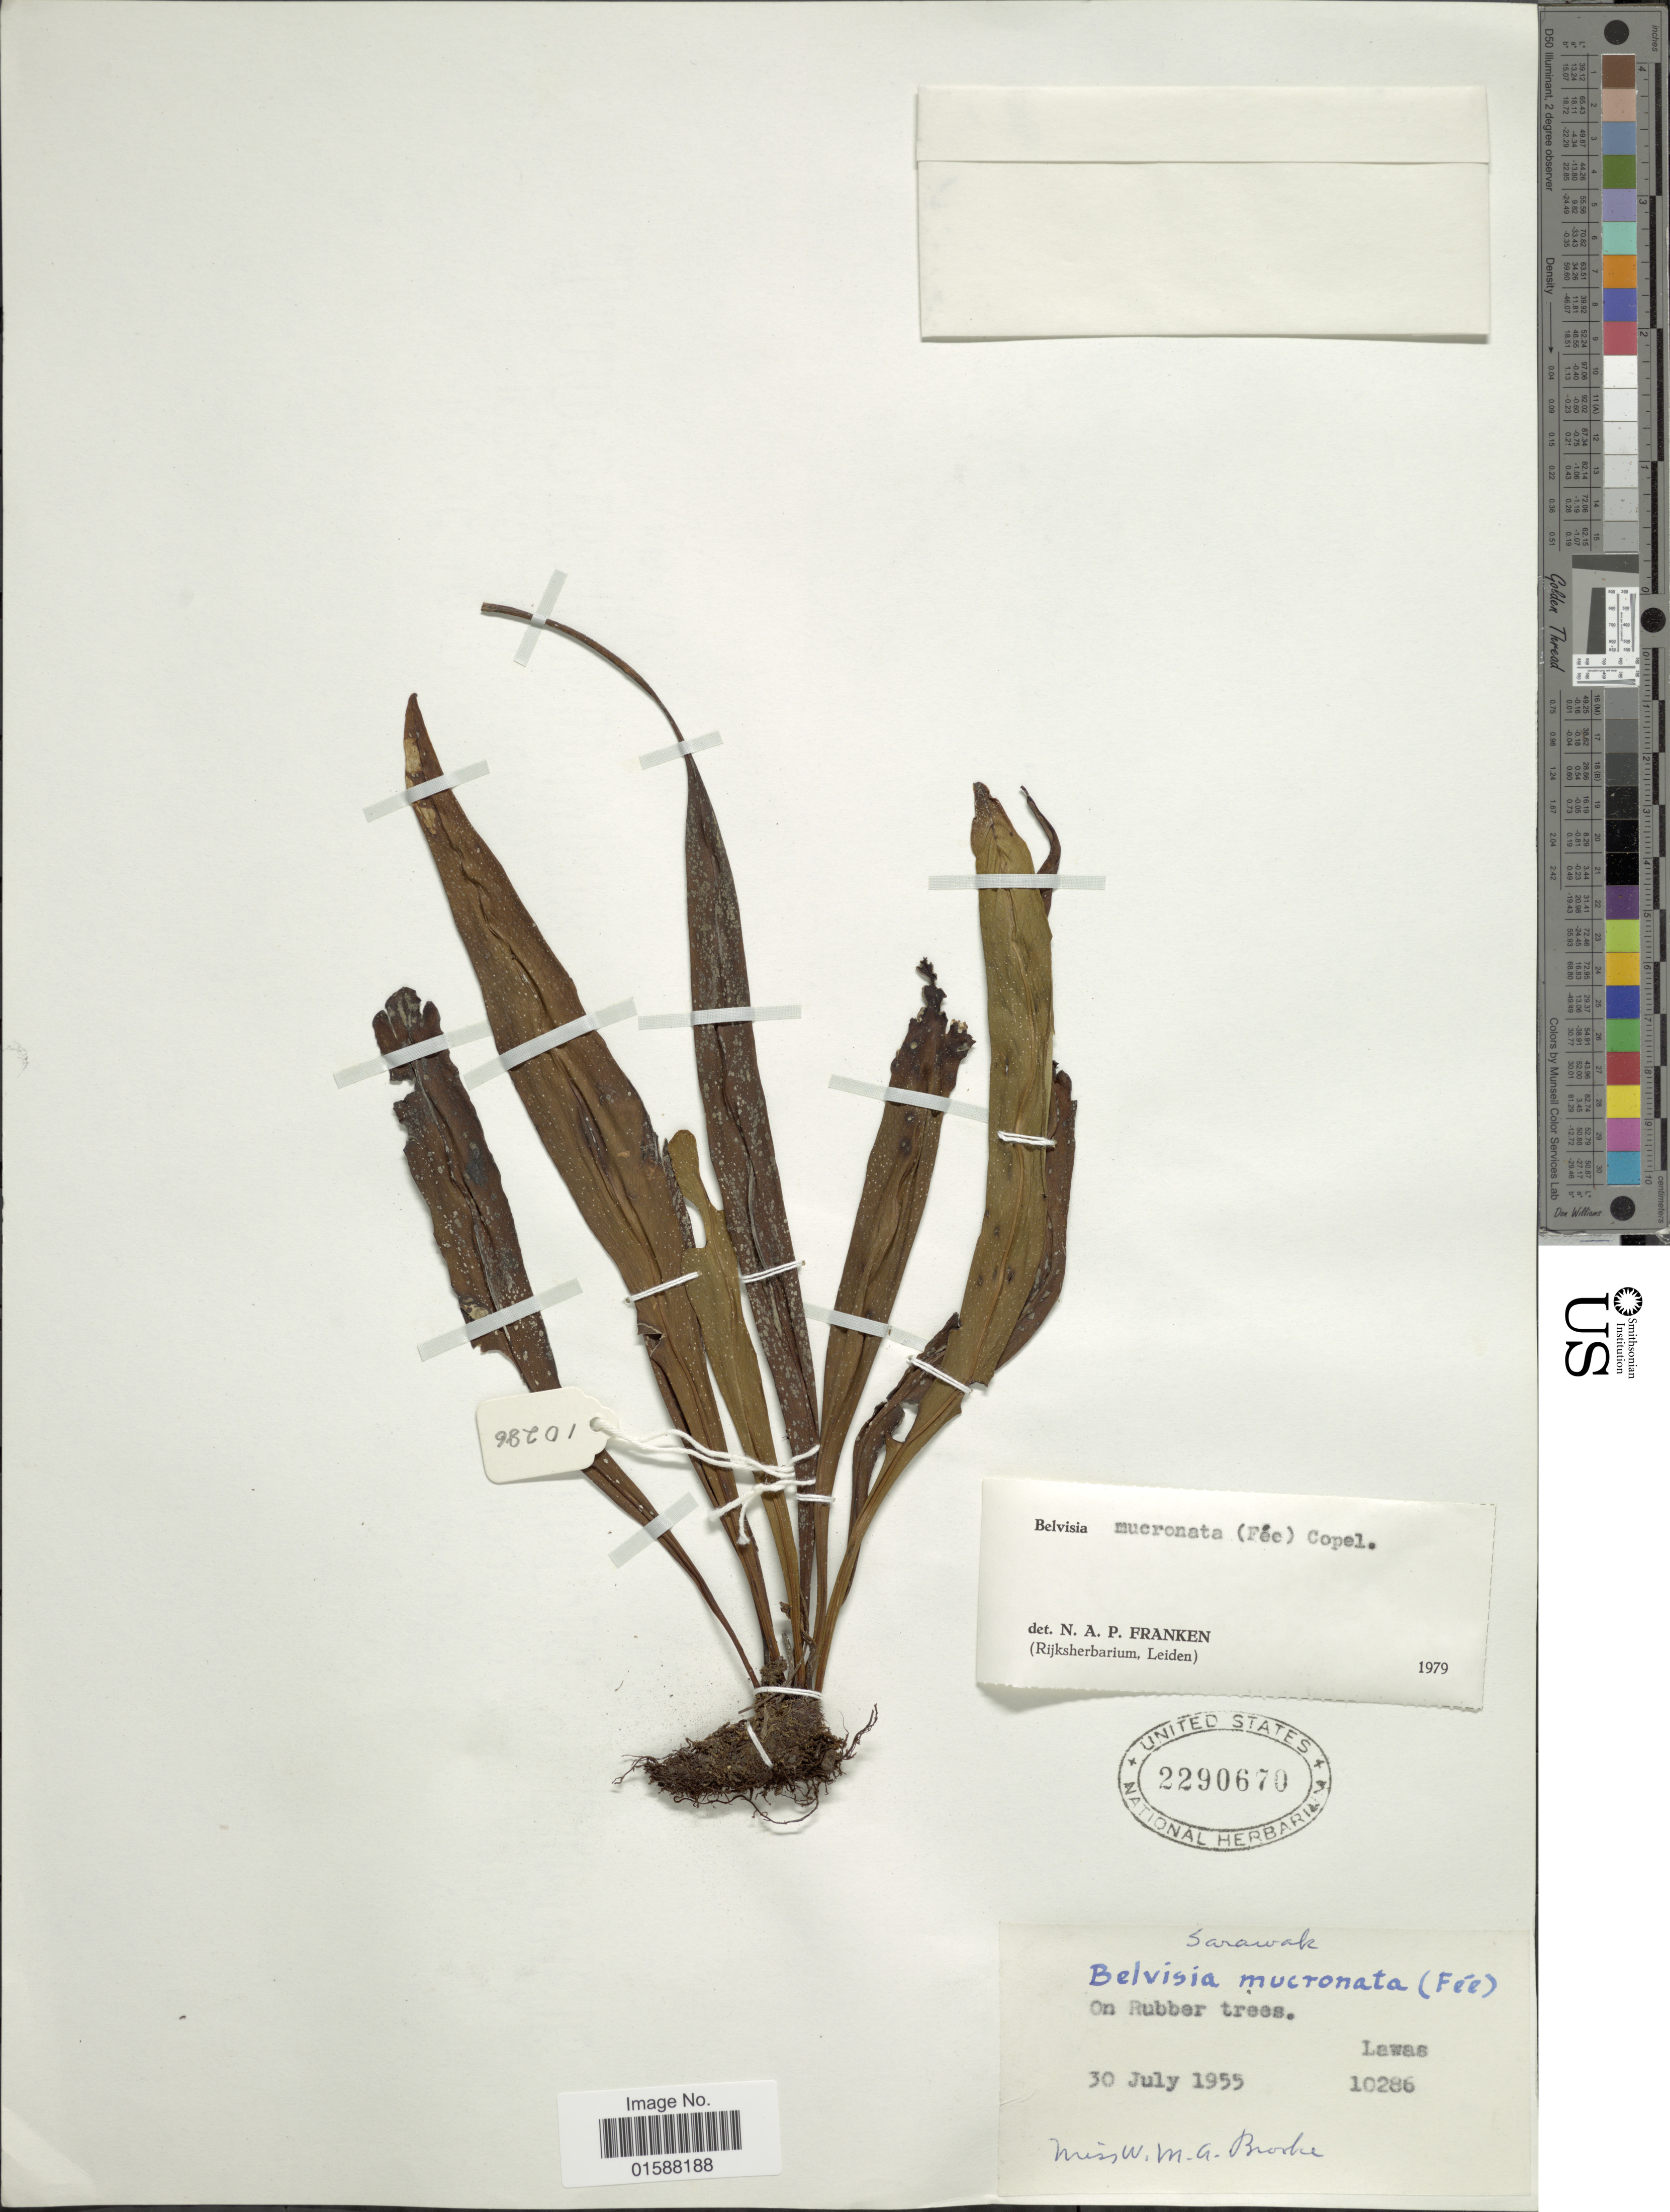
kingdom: Plantae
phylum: Tracheophyta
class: Polypodiopsida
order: Polypodiales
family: Polypodiaceae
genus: Lepisorus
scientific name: Lepisorus mucronatus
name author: (Fée) Li S. Wang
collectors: W. Brooke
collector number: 10286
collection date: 1955-07-30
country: Malaysia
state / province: Sarawak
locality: Lawas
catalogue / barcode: US 2290670